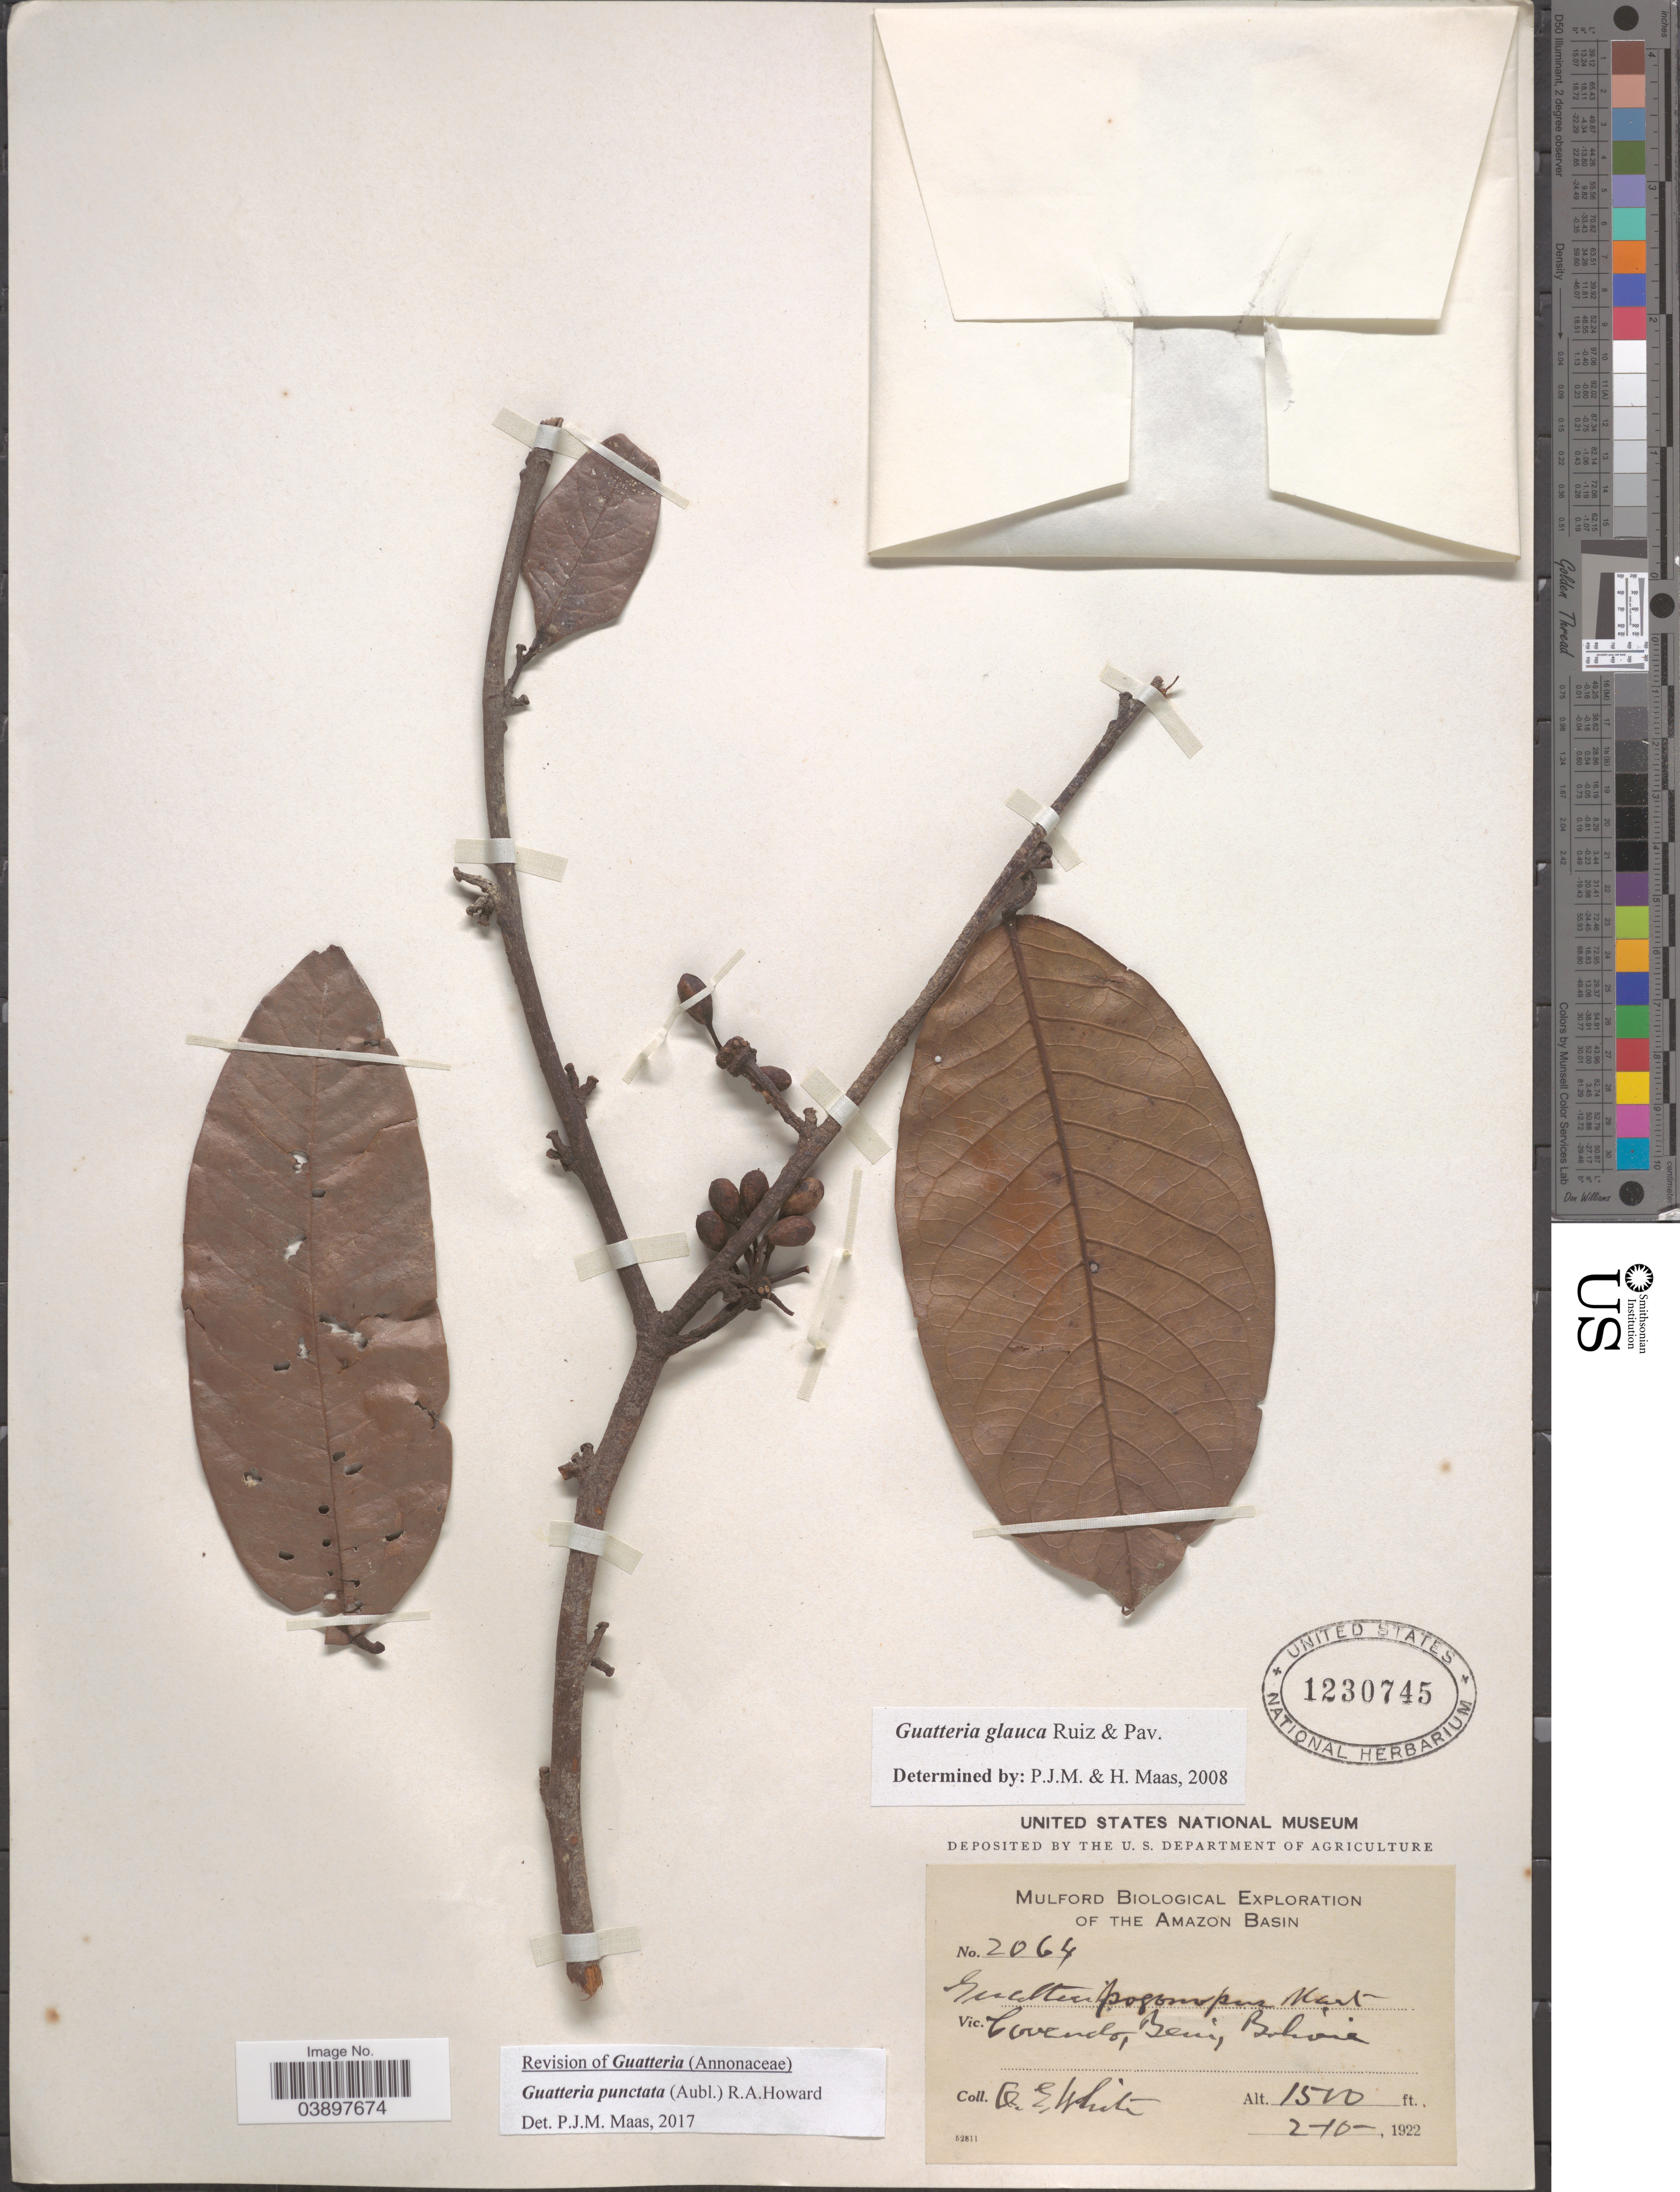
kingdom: Plantae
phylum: Tracheophyta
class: Magnoliopsida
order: Magnoliales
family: Annonaceae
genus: Guatteria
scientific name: Guatteria punctata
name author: (Aubl.) R.A. Howard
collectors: O. E. White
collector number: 2064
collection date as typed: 2-10-1921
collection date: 1922-02-10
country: Bolivia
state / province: La Paz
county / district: Sud Yungas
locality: Covendo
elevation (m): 457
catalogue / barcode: US 1230745